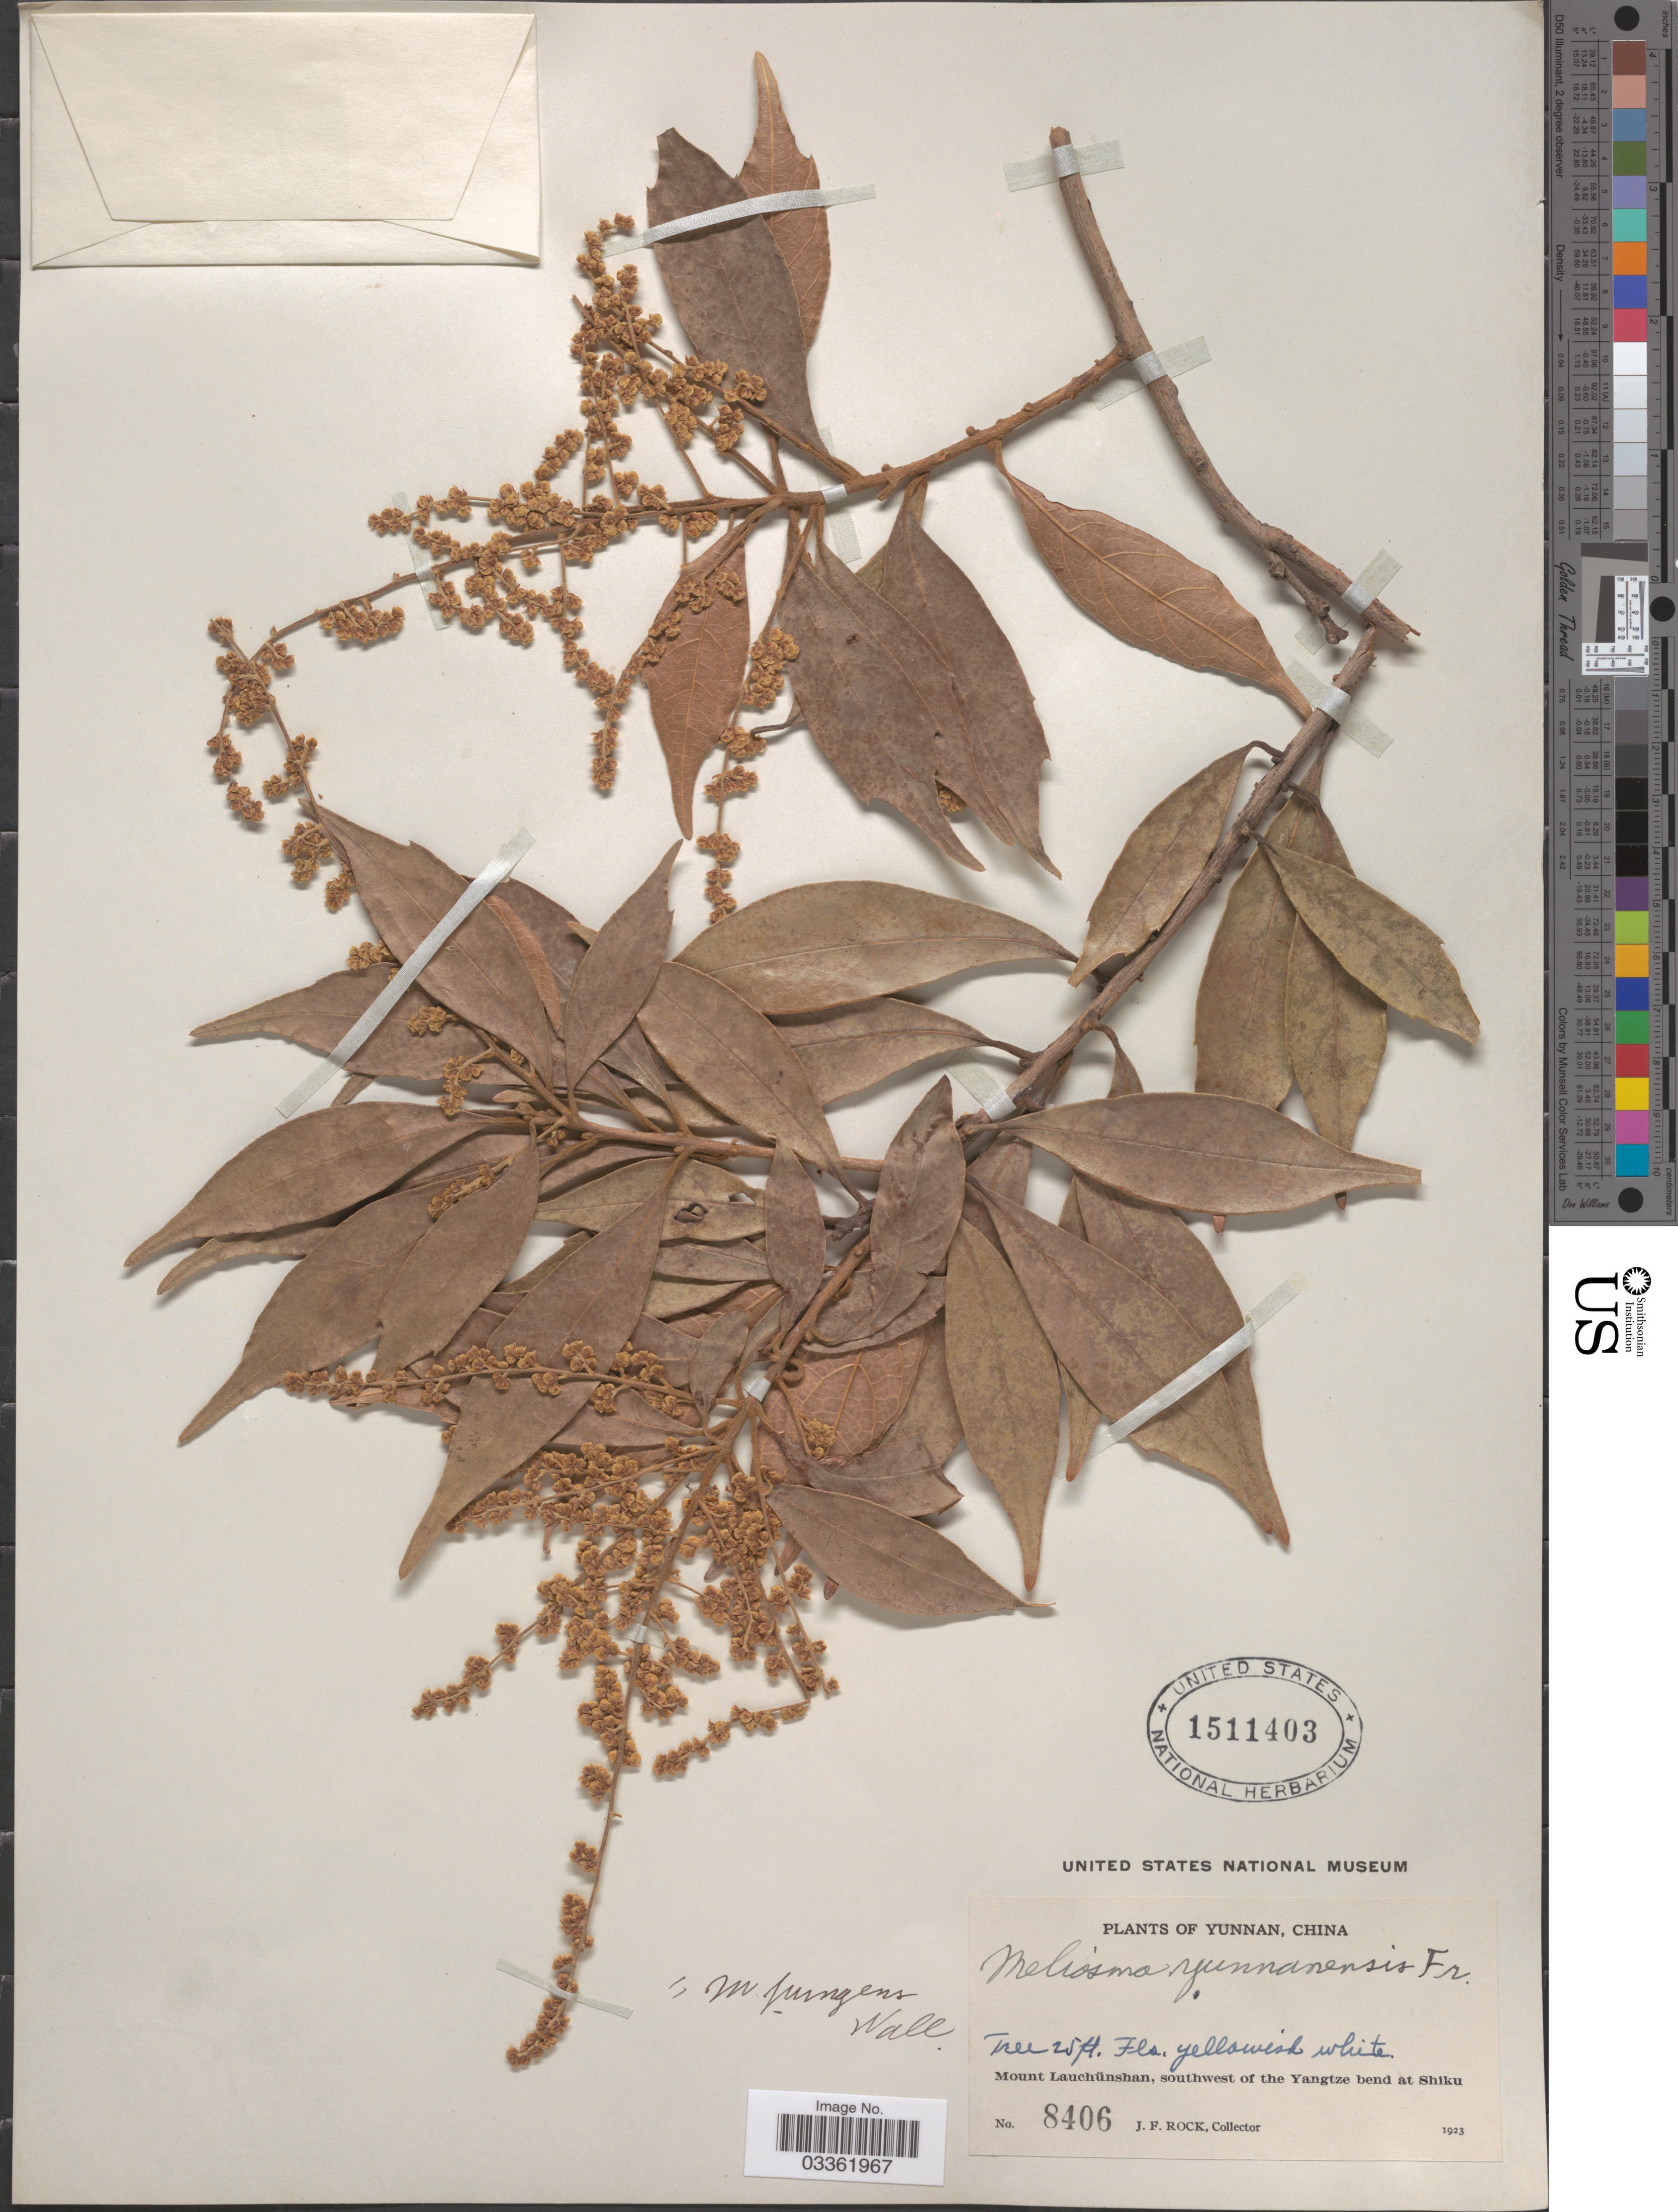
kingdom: Plantae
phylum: Tracheophyta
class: Magnoliopsida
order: Proteales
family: Sabiaceae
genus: Meliosma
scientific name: Meliosma yunnanensis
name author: Franch.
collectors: J. Rock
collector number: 8406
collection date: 1923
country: China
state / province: Yunnan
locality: Mount Lauchünshan, southwest of the Yangtze bend at Shiku.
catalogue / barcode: US 1511403